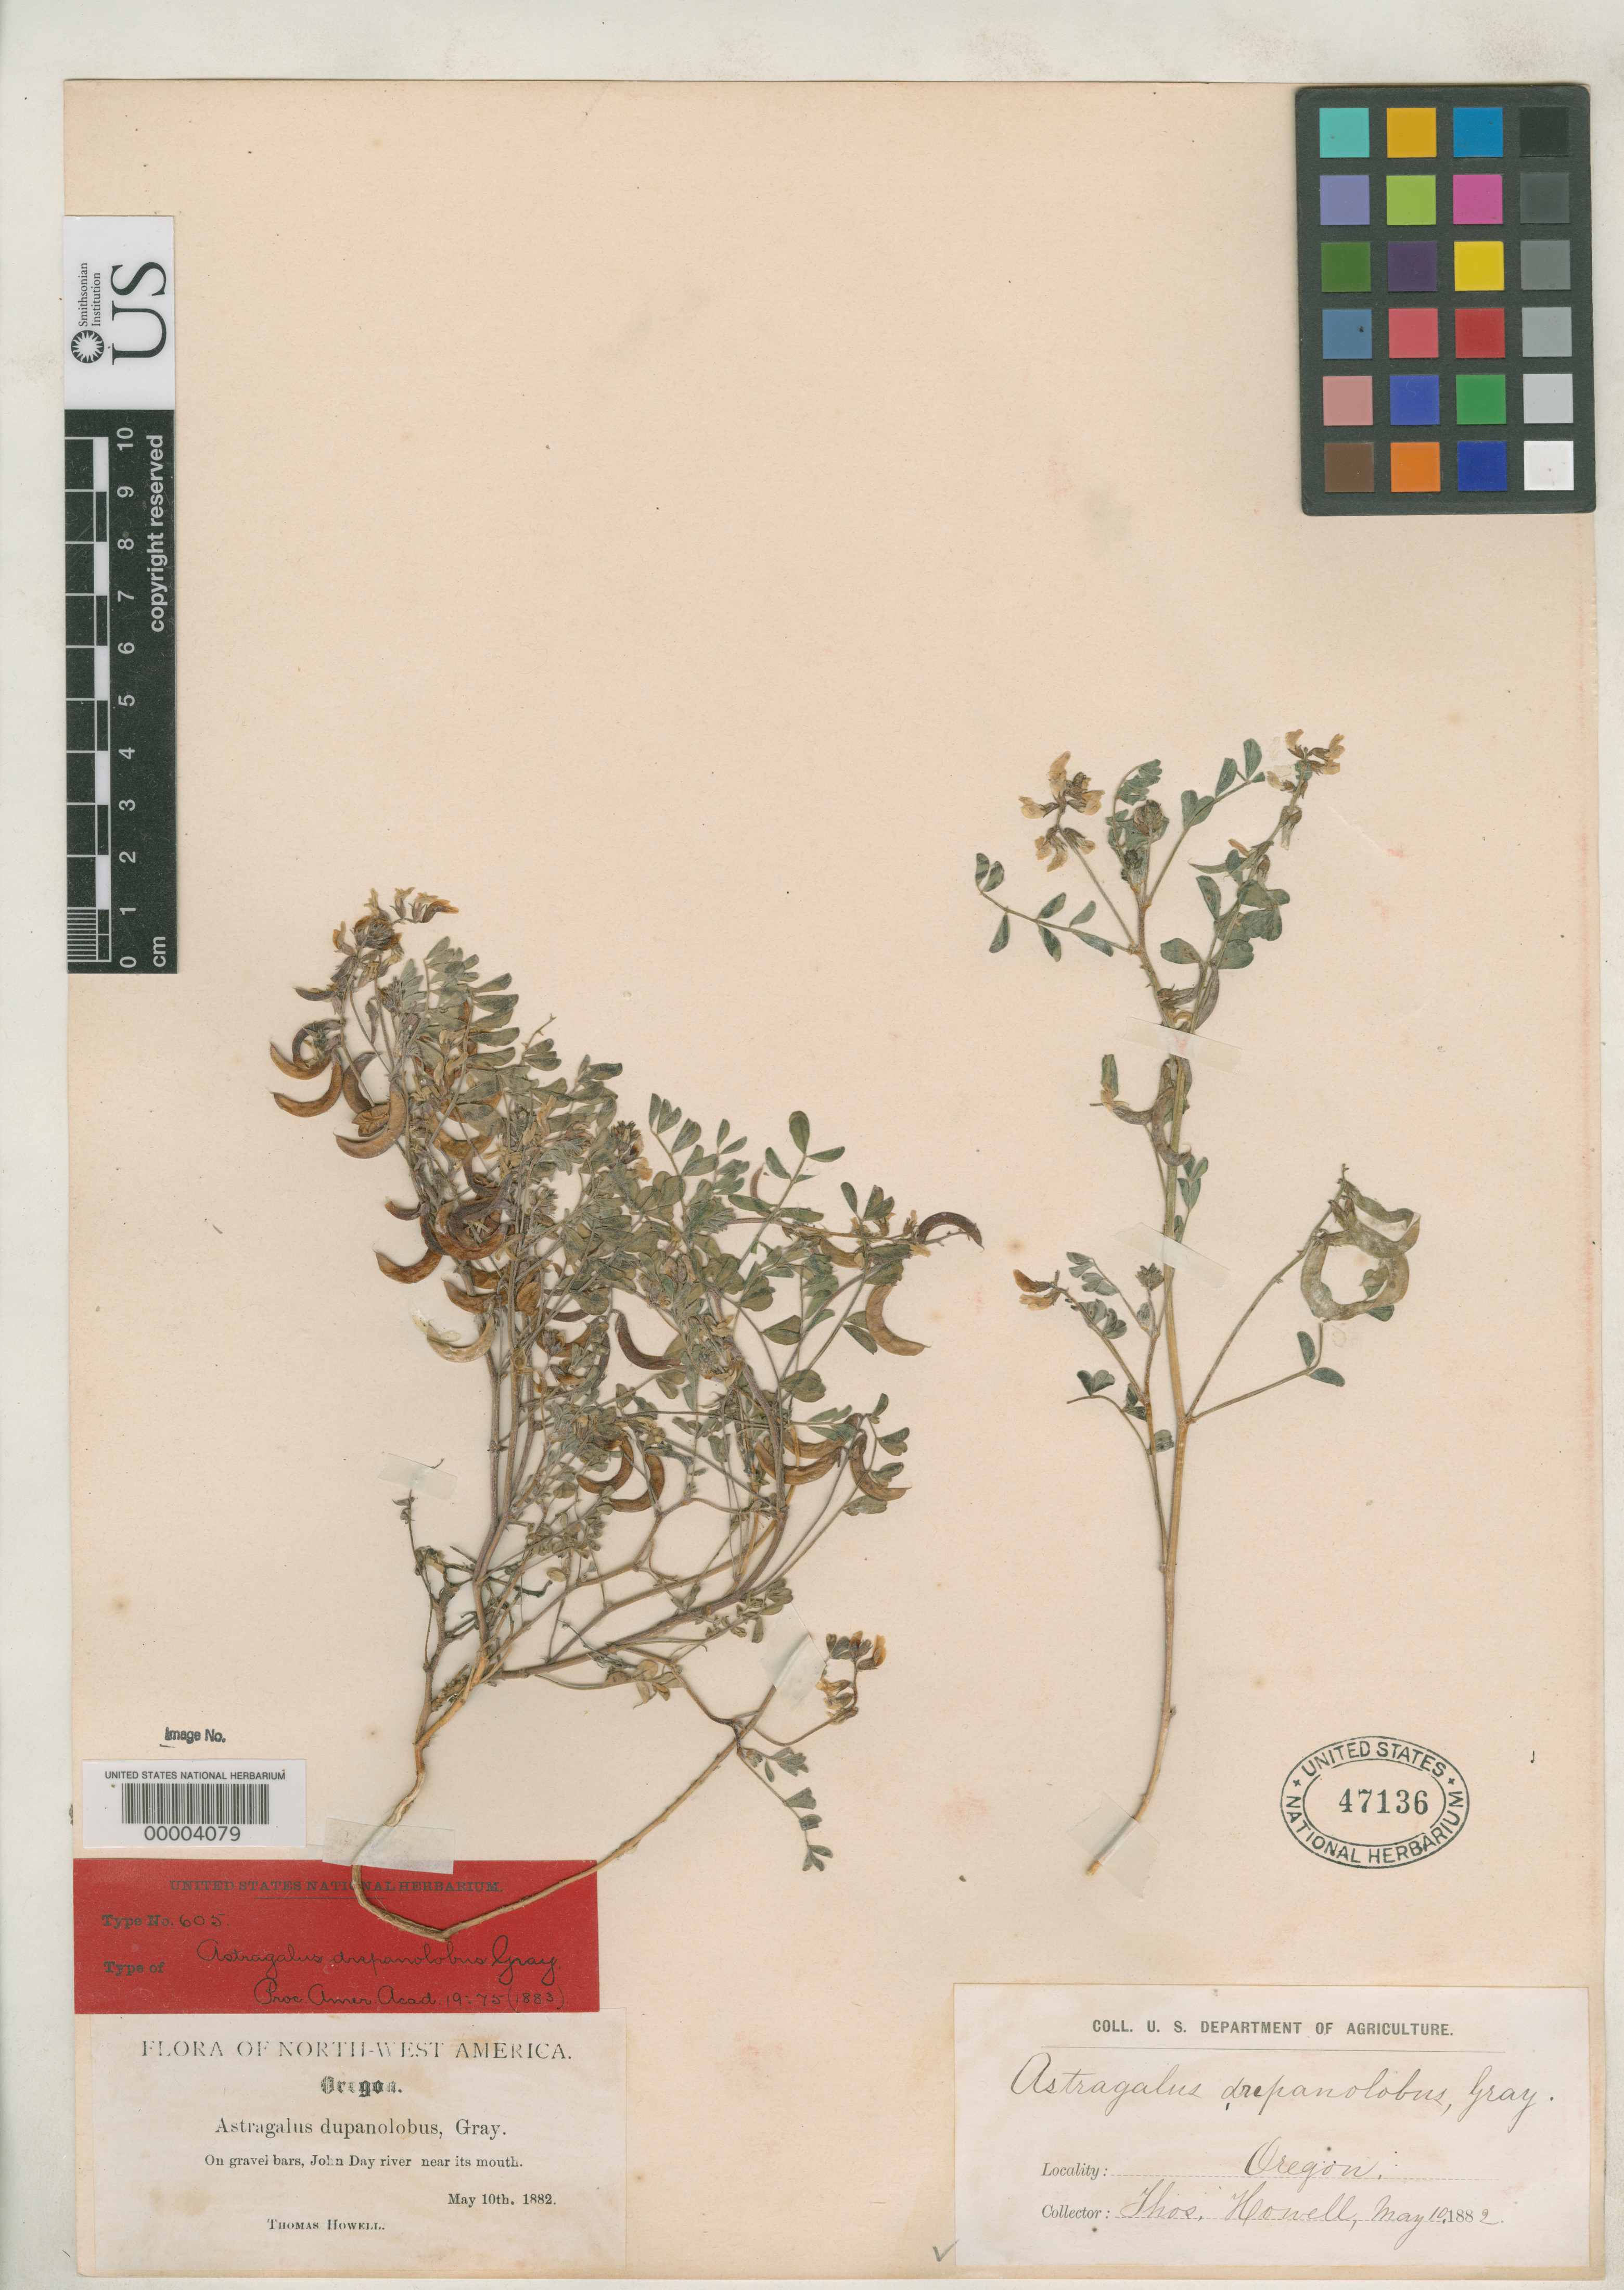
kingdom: Plantae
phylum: Tracheophyta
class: Magnoliopsida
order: Fabales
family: Fabaceae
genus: Astragalus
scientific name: Astragalus drepanolobus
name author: A. Gray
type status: Isotype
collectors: T. J. Howell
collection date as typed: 10 May 1882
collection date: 1882-05-10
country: United States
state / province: Oregon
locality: John Day River, Scott's Bridge, "Washington Territory".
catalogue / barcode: US 47136